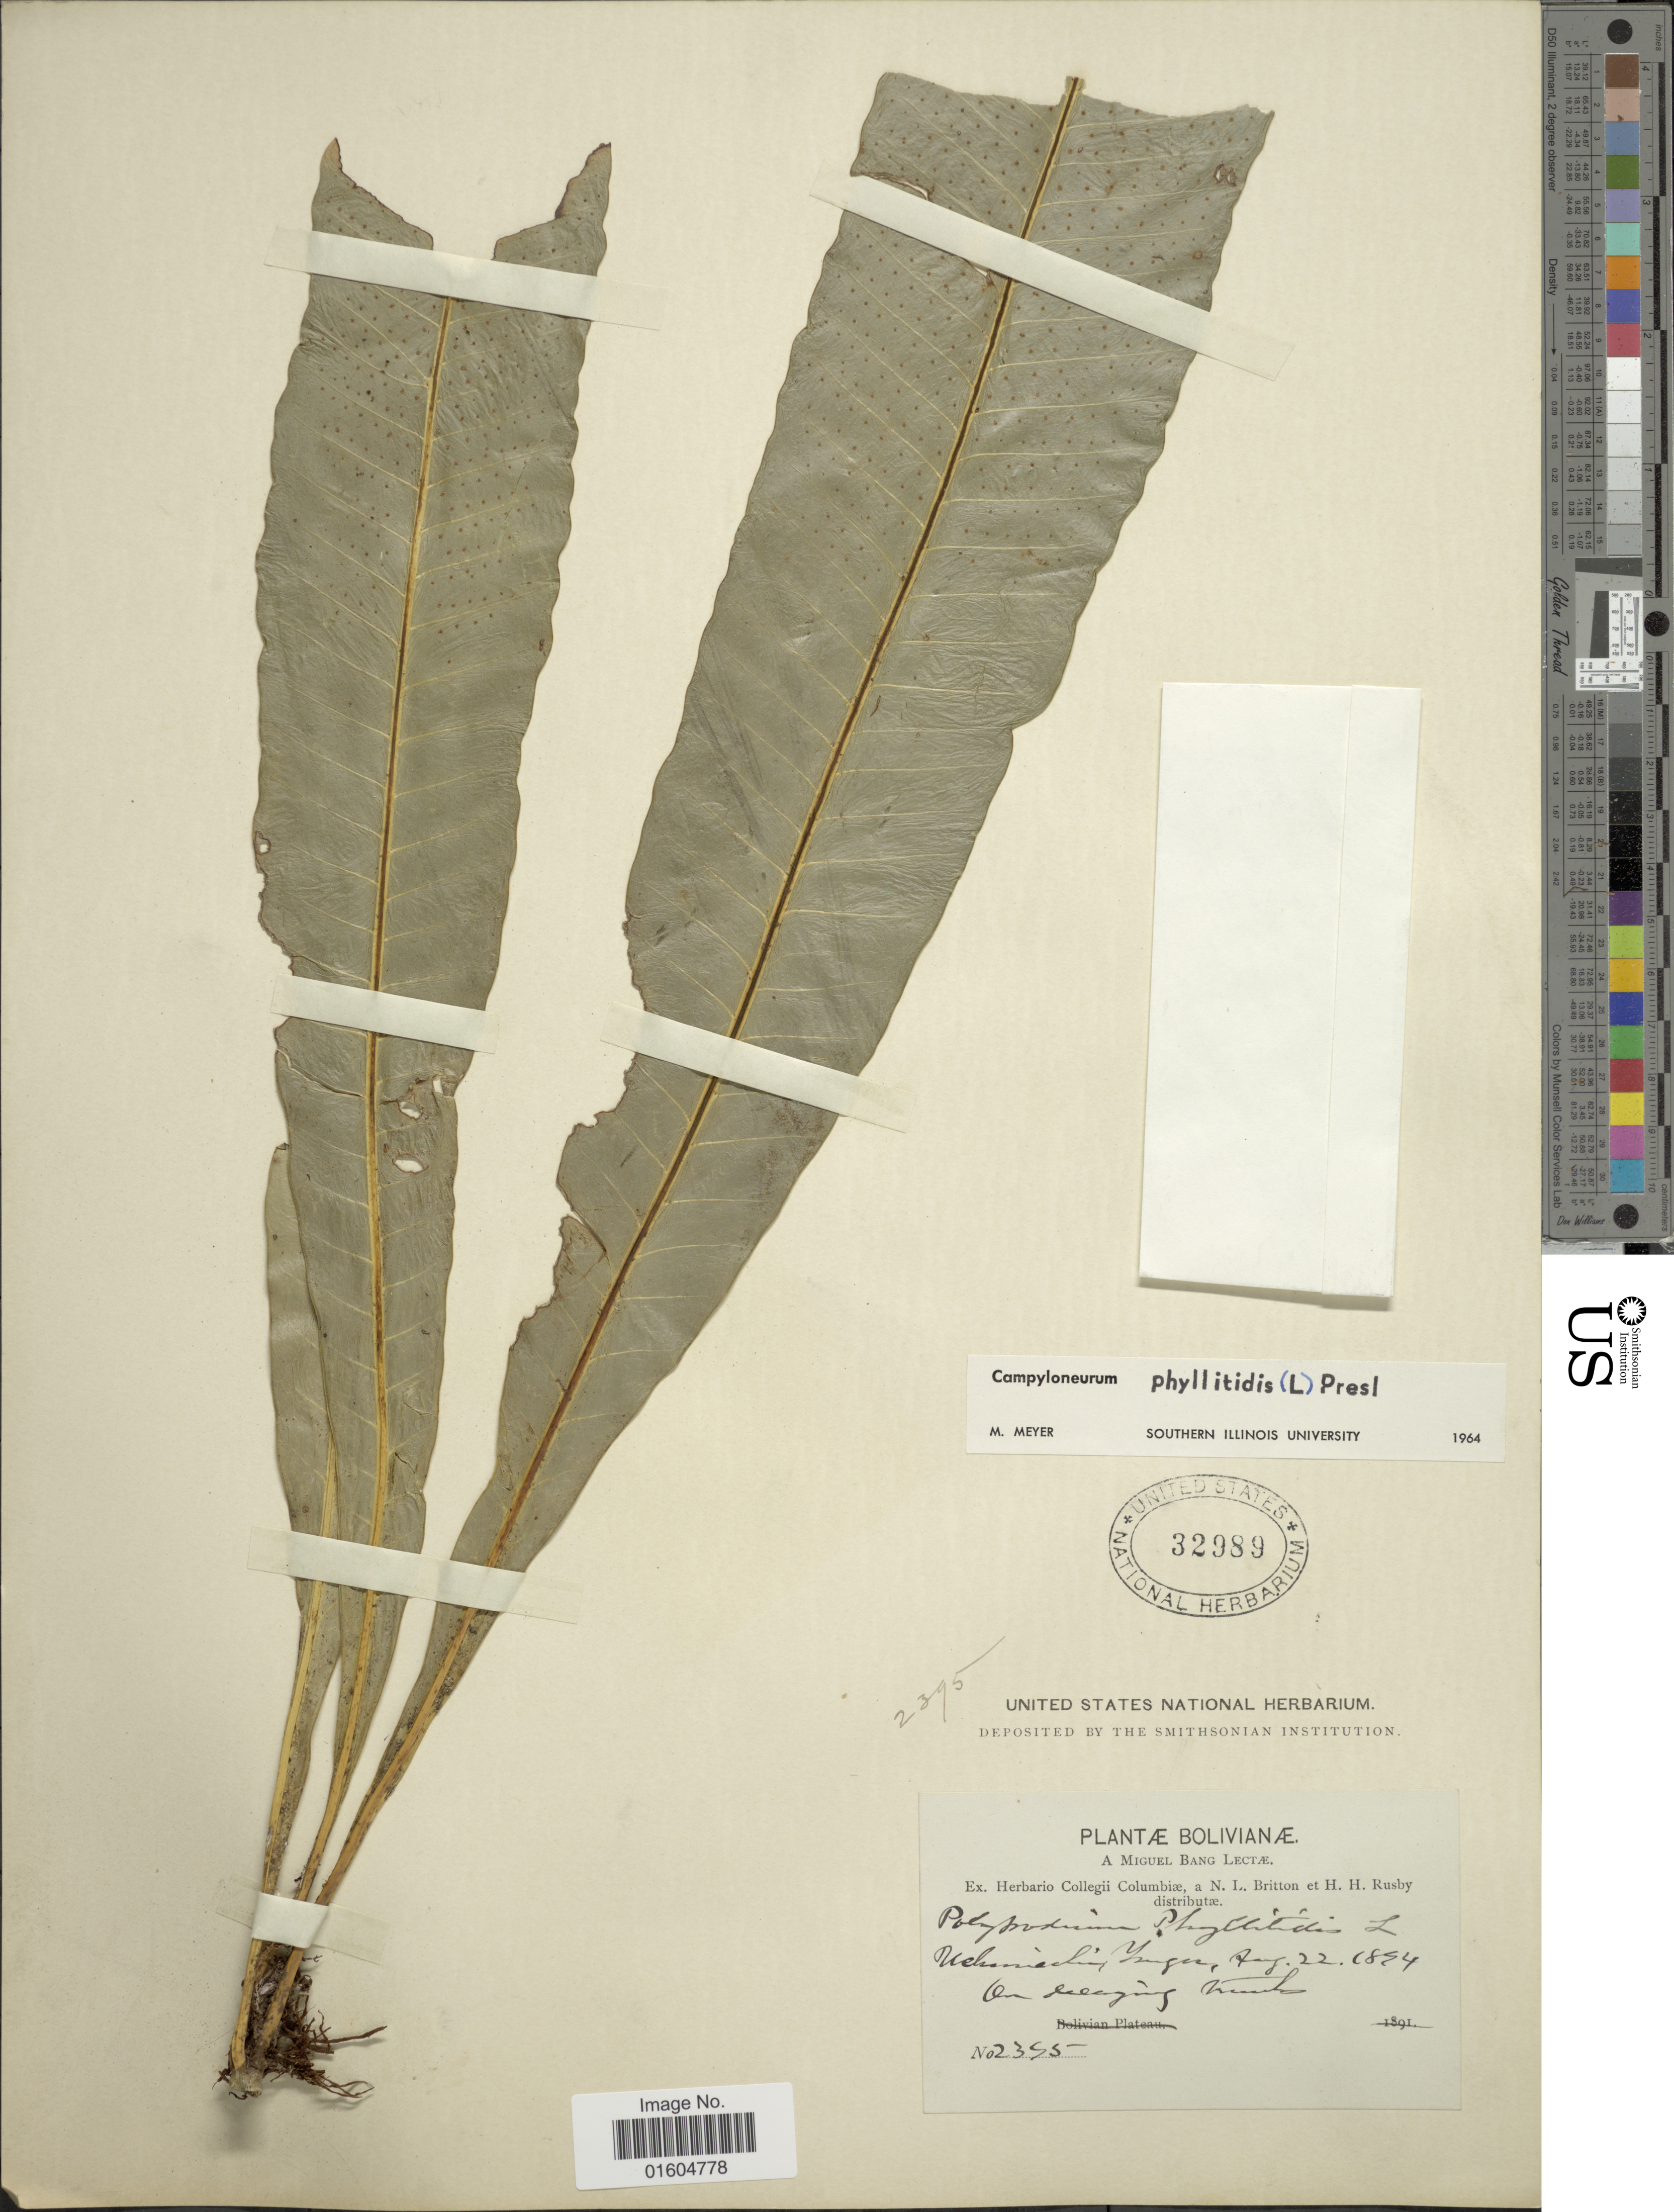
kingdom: Plantae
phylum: Tracheophyta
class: Polypodiopsida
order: Polypodiales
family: Polypodiaceae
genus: Campyloneurum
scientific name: Campyloneurum phyllitidis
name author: (L.) C. Presl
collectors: M. Bang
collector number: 2395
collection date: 1894-08-22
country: Bolivia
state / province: La Paz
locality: Uchumachi, Yungas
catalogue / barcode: US 32989